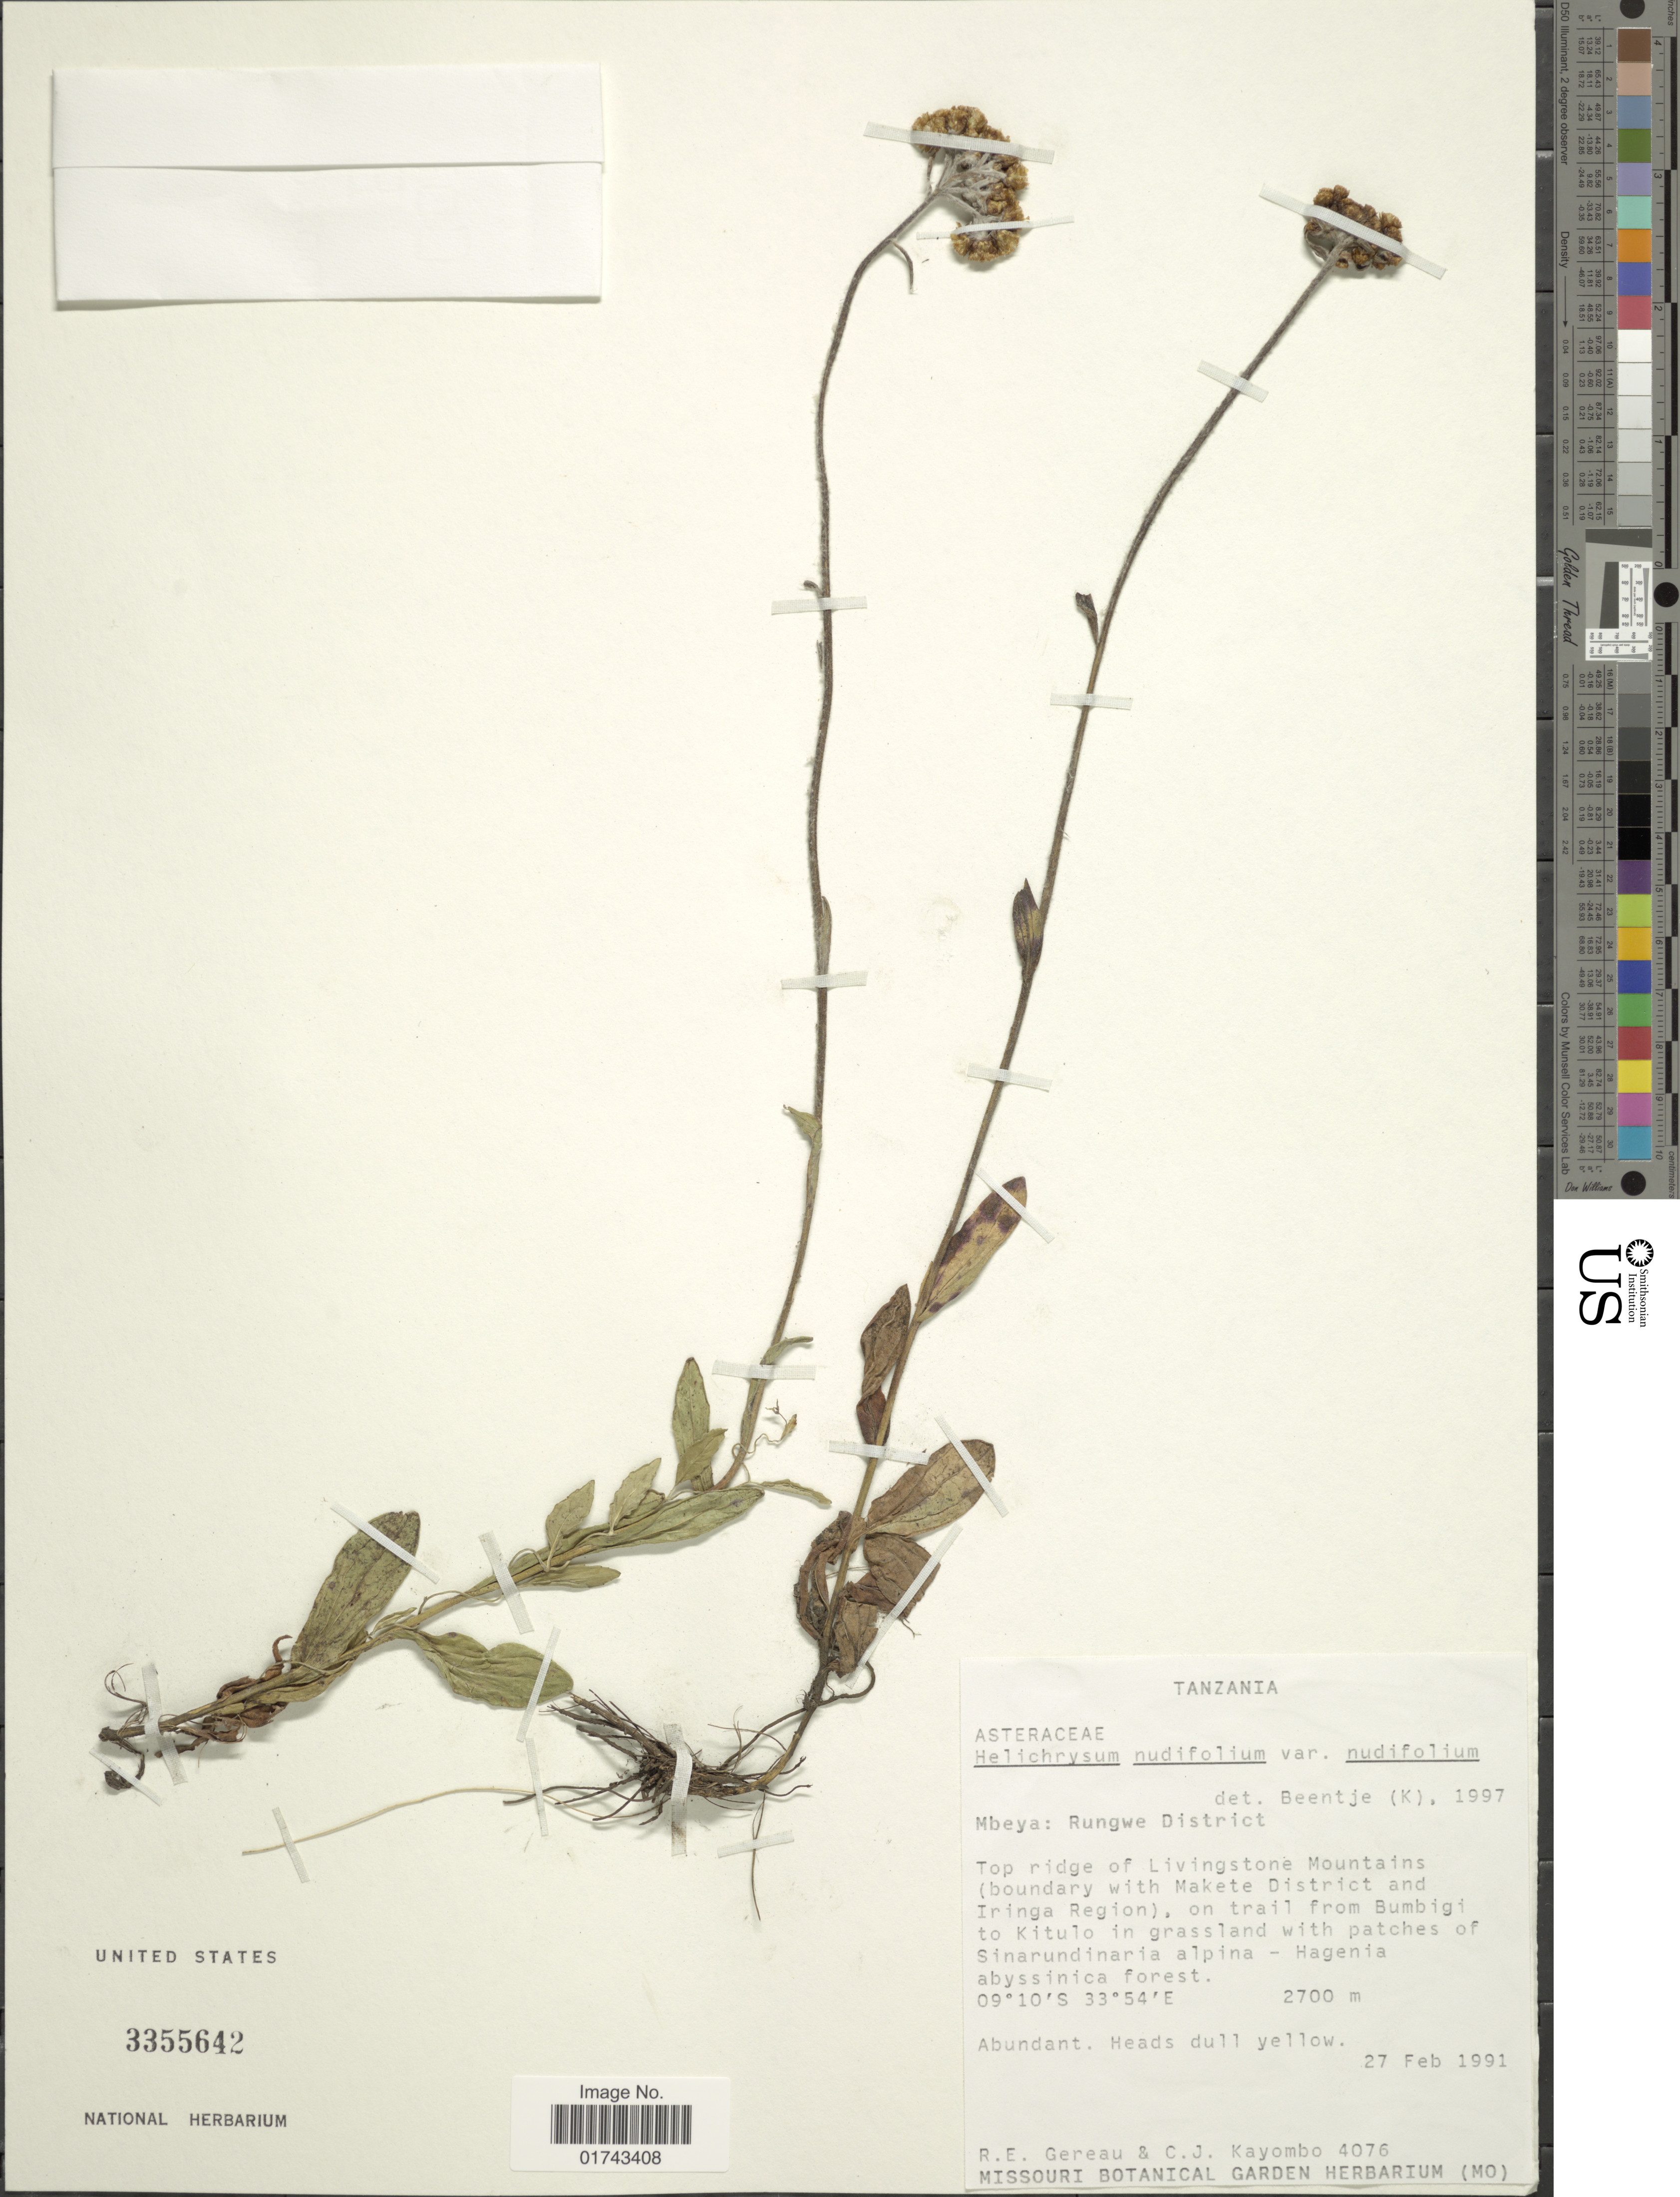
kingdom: Plantae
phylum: Tracheophyta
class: Magnoliopsida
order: Asterales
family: Asteraceae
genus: Helichrysum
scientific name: Helichrysum nudifolium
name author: (L.) Less.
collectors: R. Gereau & C. Kayombo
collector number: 4076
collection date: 1991-02-27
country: Tanzania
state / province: Mbeya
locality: Mbeya: Rungwe District, Top ridge of Livingstone Mountains (boundary with Makete District and Iringa Region), on trail from Bumbigi to Kitulo in grassland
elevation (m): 2700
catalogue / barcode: US 3355642